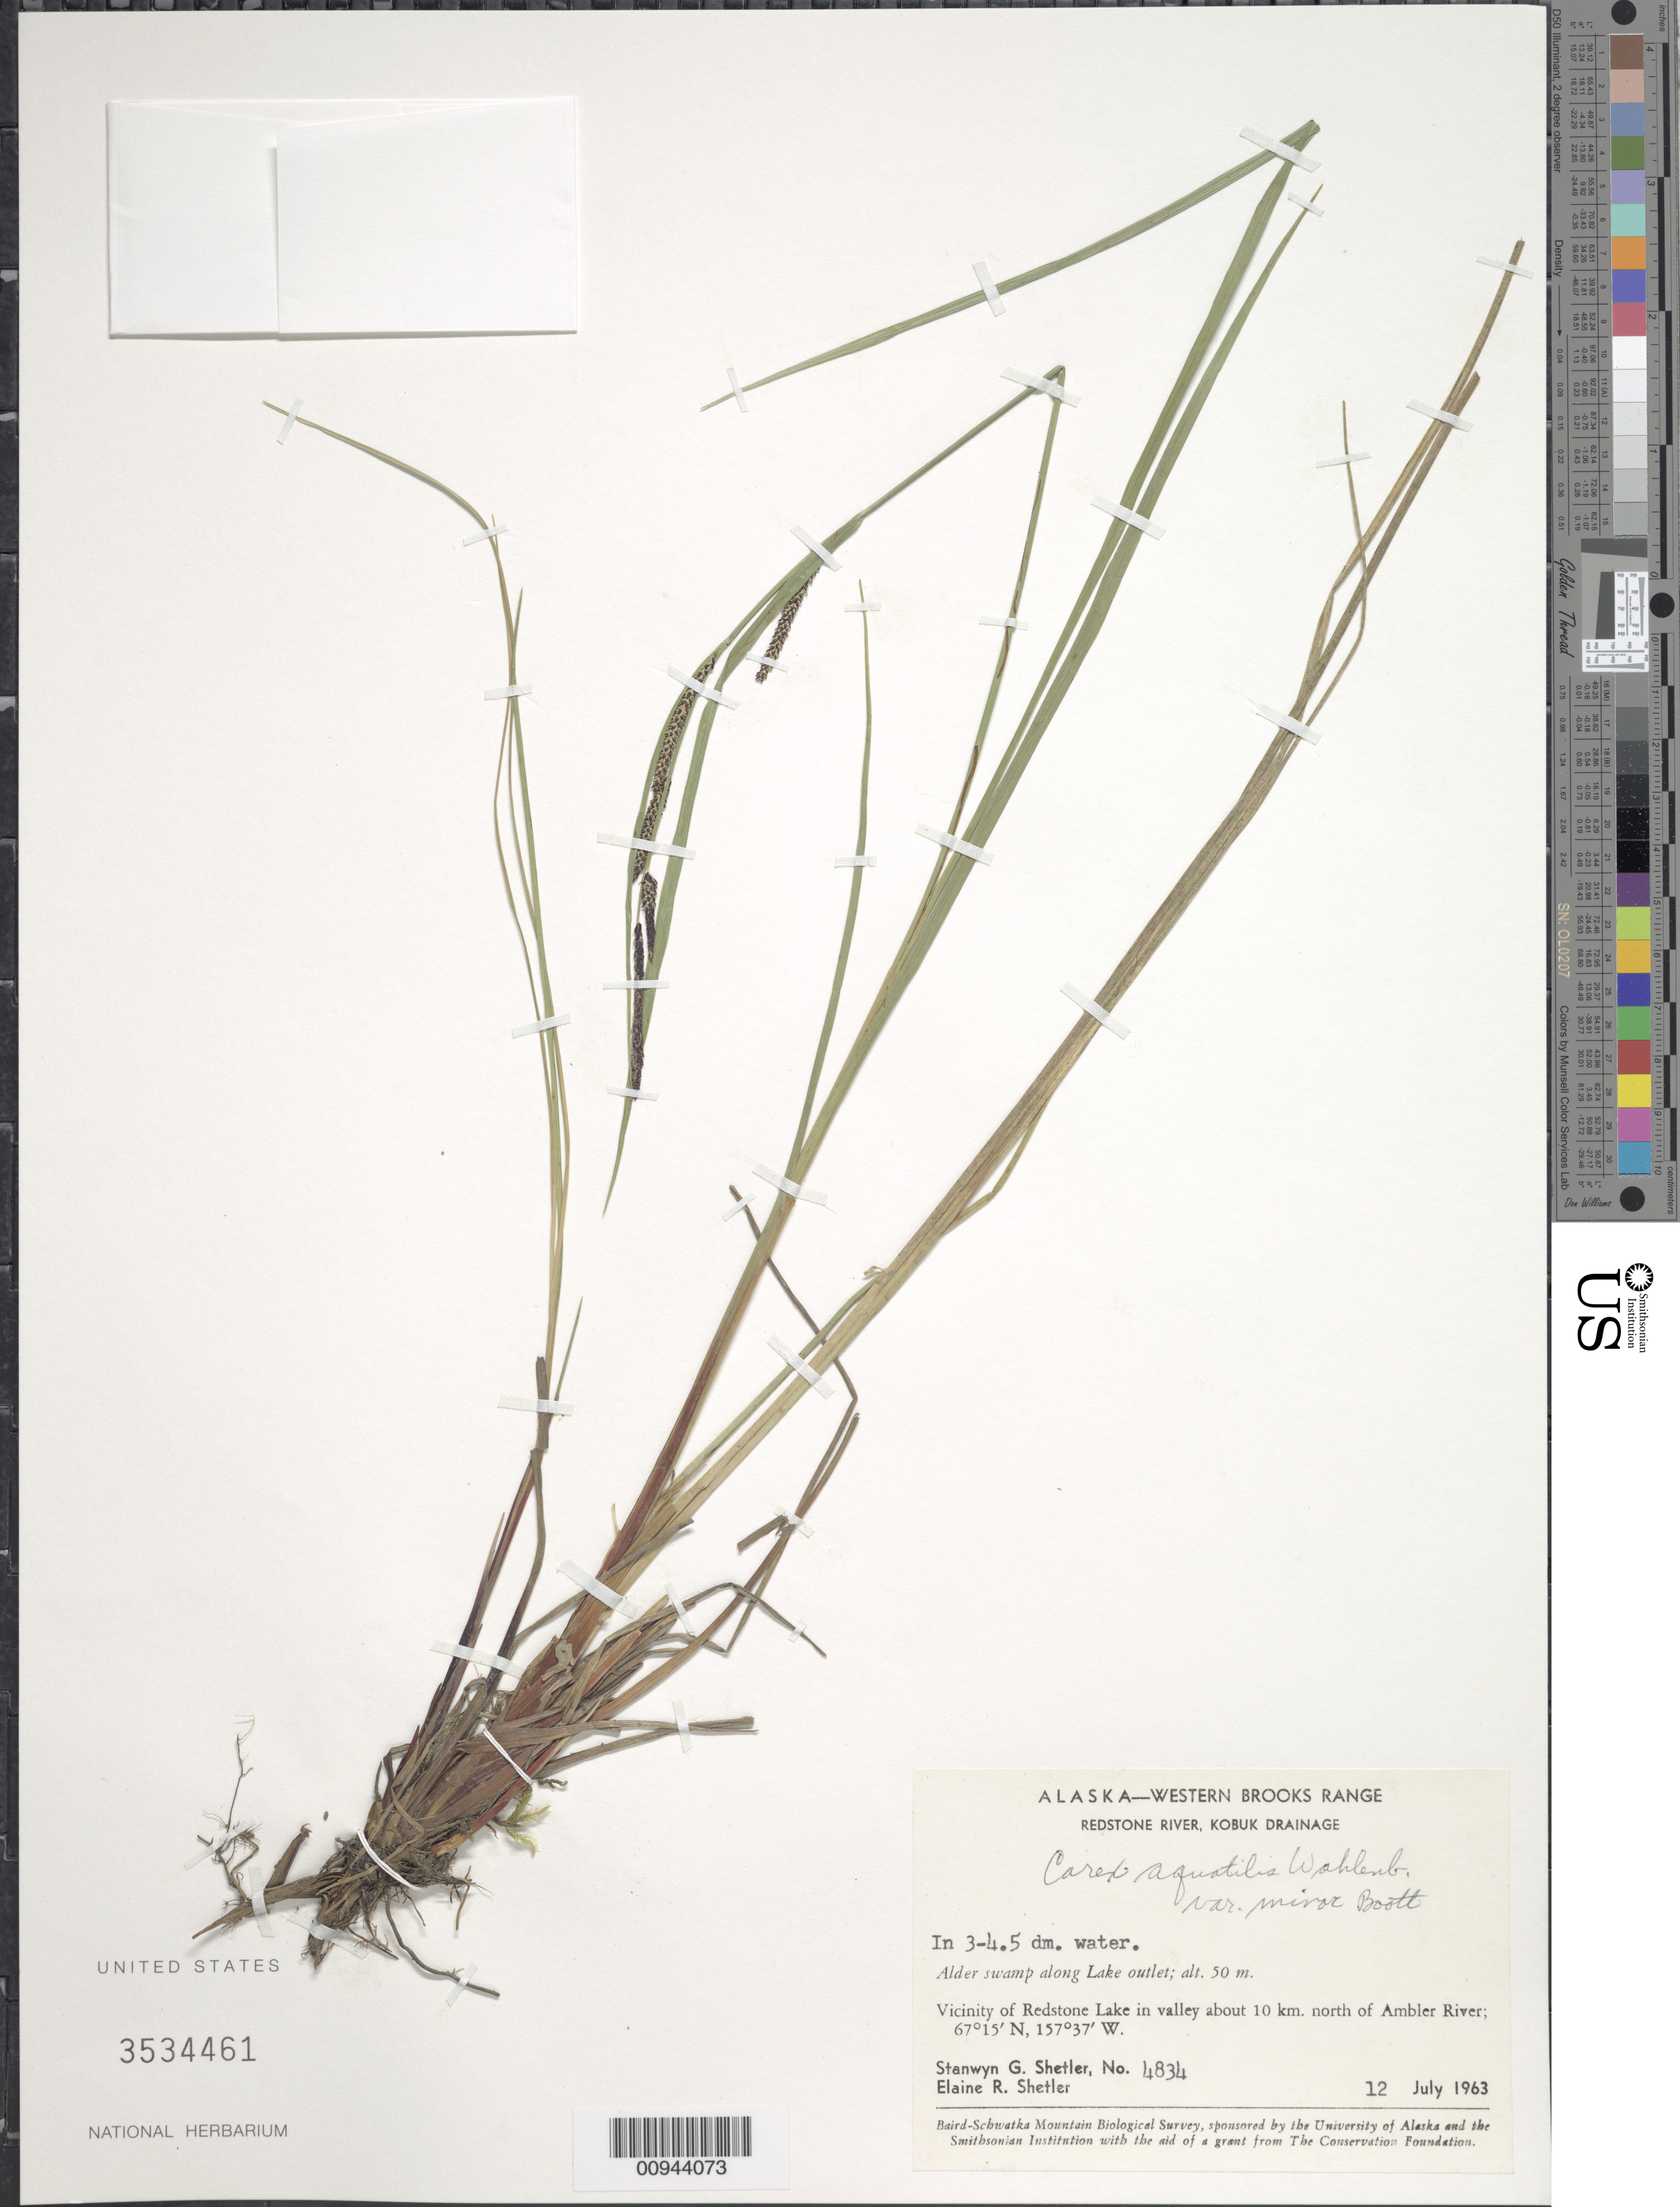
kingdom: Plantae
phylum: Tracheophyta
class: Liliopsida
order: Poales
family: Cyperaceae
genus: Carex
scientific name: Carex aquatilis var. minor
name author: Boott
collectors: S. Shetler & E. R. Shetler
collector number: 4834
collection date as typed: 12 Jul 1963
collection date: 1963-07-12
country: United States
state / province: Alaska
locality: Vicinity of Redstone Lake in valley about 10 km. north of Ambler River. Western Brooks Range, Redstone River, Kobuk Drainage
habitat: Alder swamp along Lake outlet. In 3-4.5 dm. water.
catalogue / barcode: US 3534461